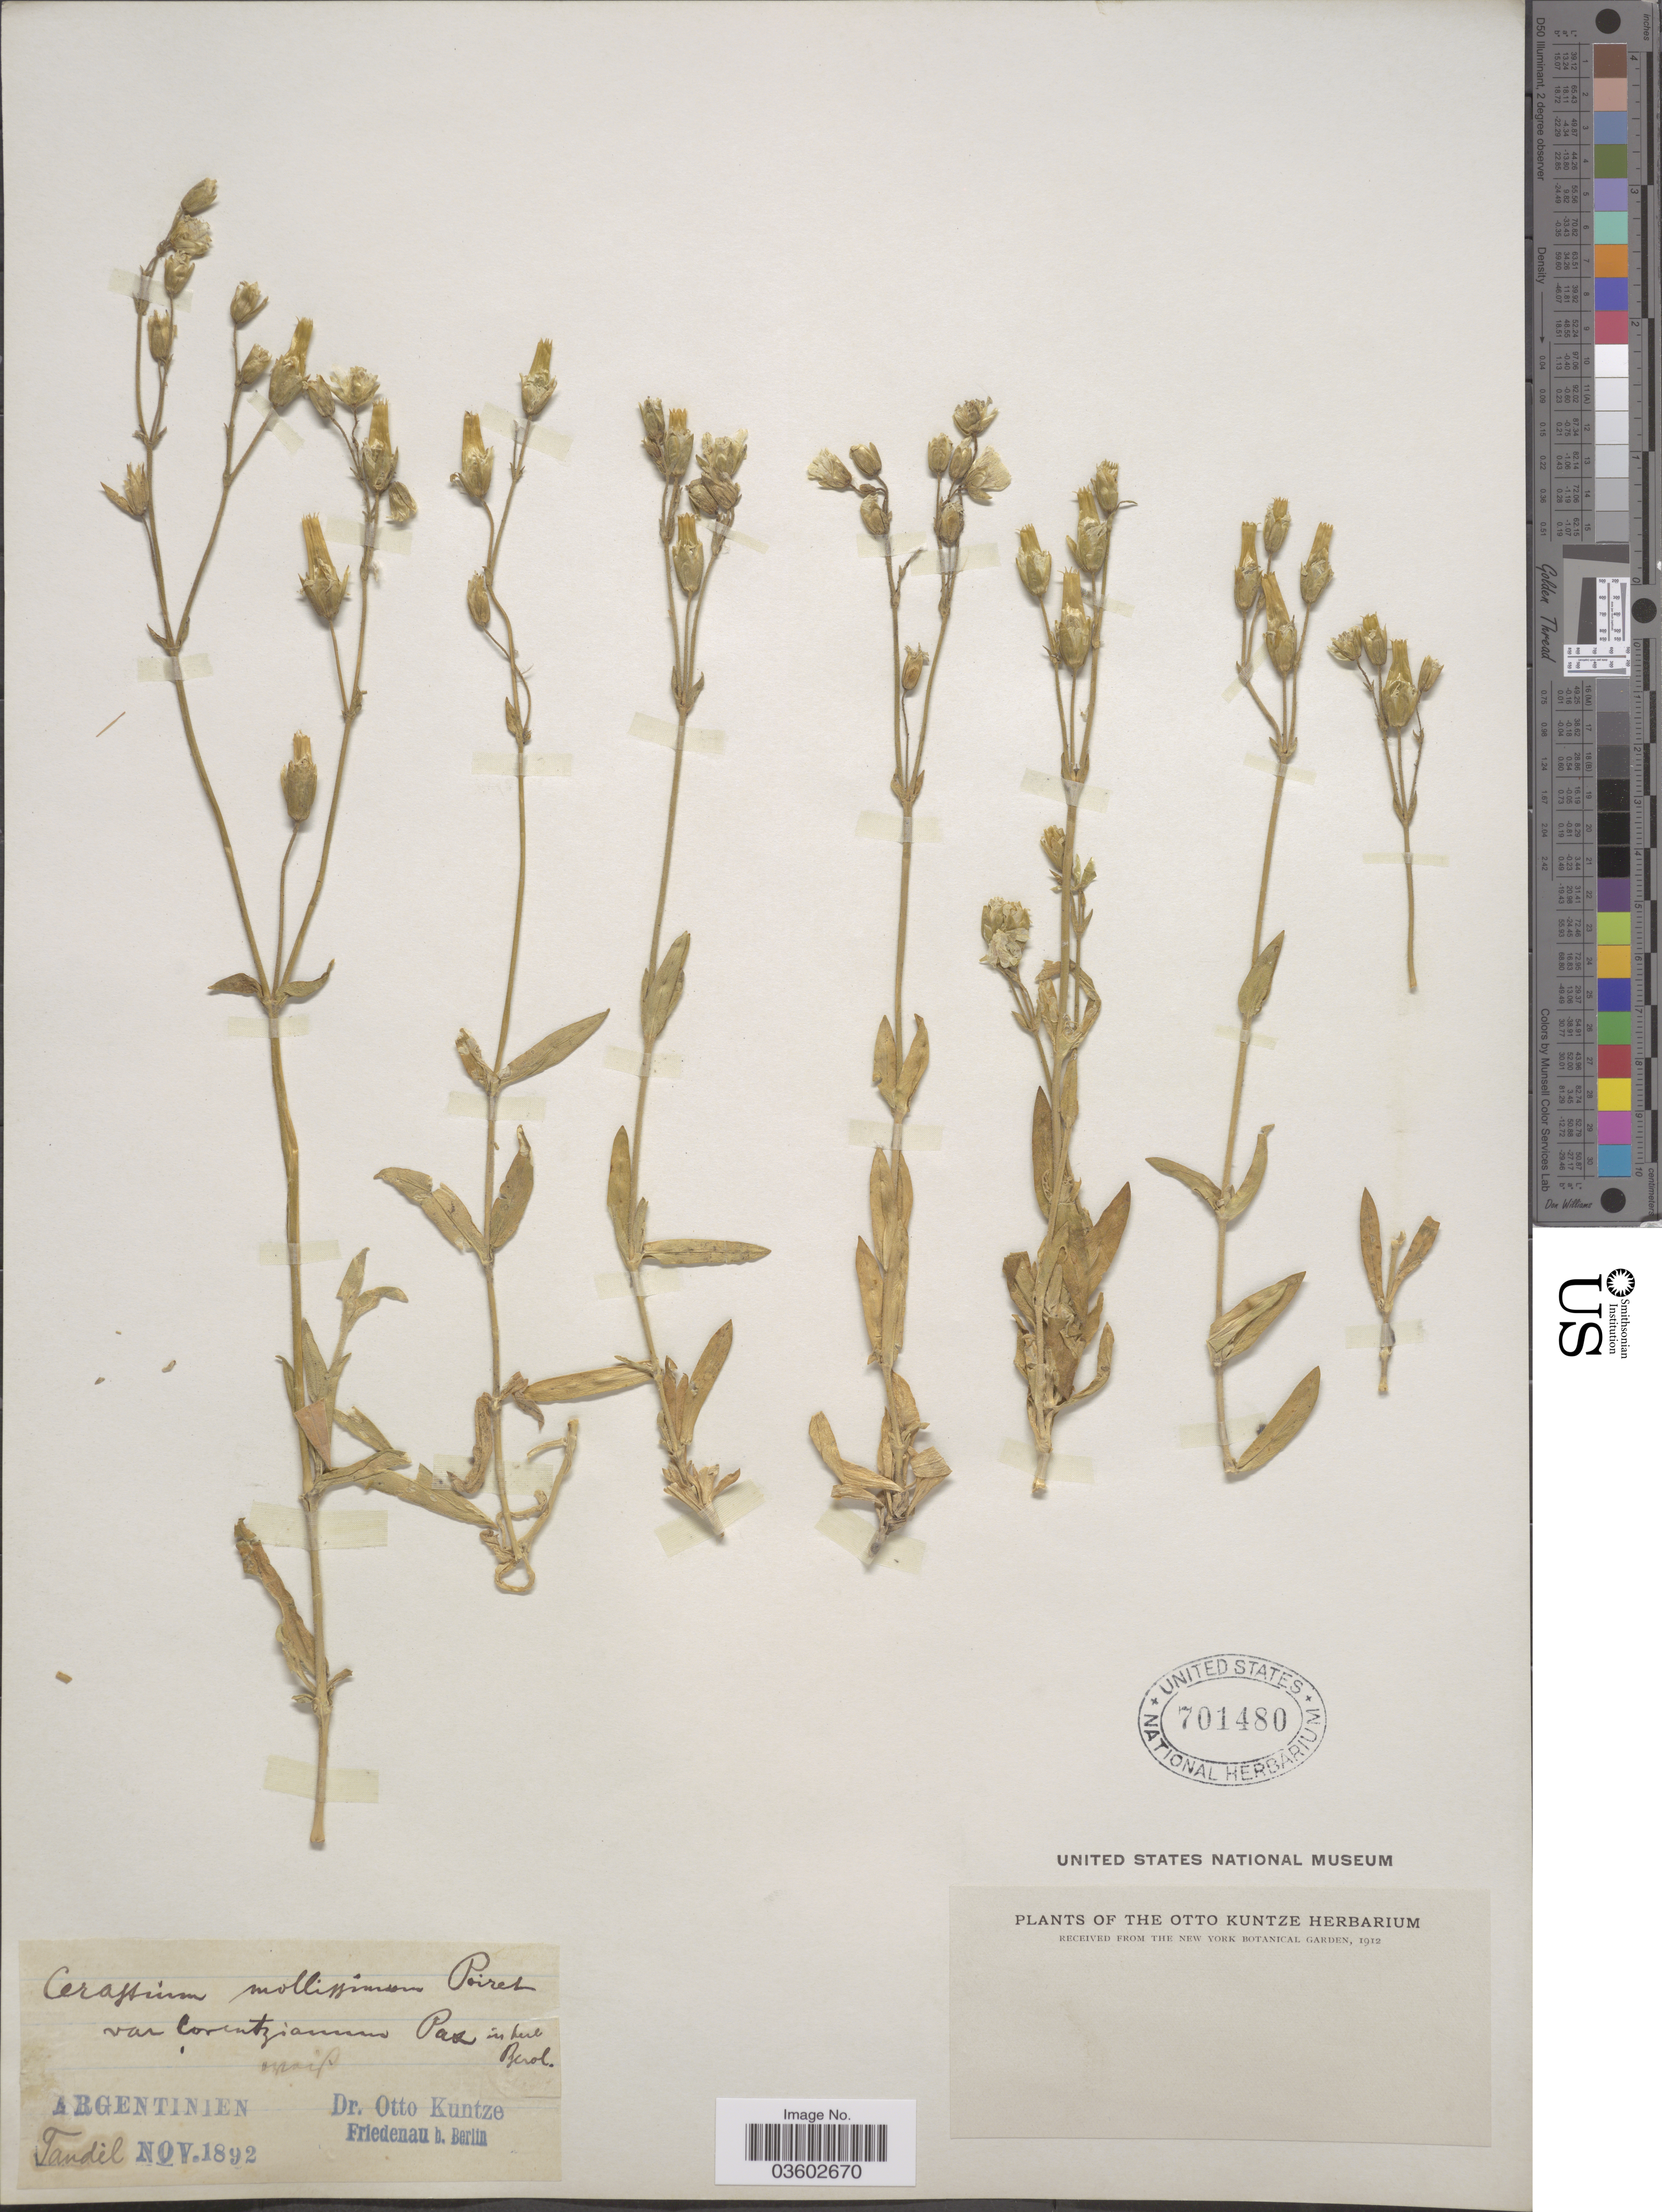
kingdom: Plantae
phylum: Tracheophyta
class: Magnoliopsida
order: Caryophyllales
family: Caryophyllaceae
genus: Cerastium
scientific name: Cerastium mollissimum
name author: Poir.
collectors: C.E.O. Kuntze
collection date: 1892-11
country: Argentina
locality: Tandel.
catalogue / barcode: US 701480